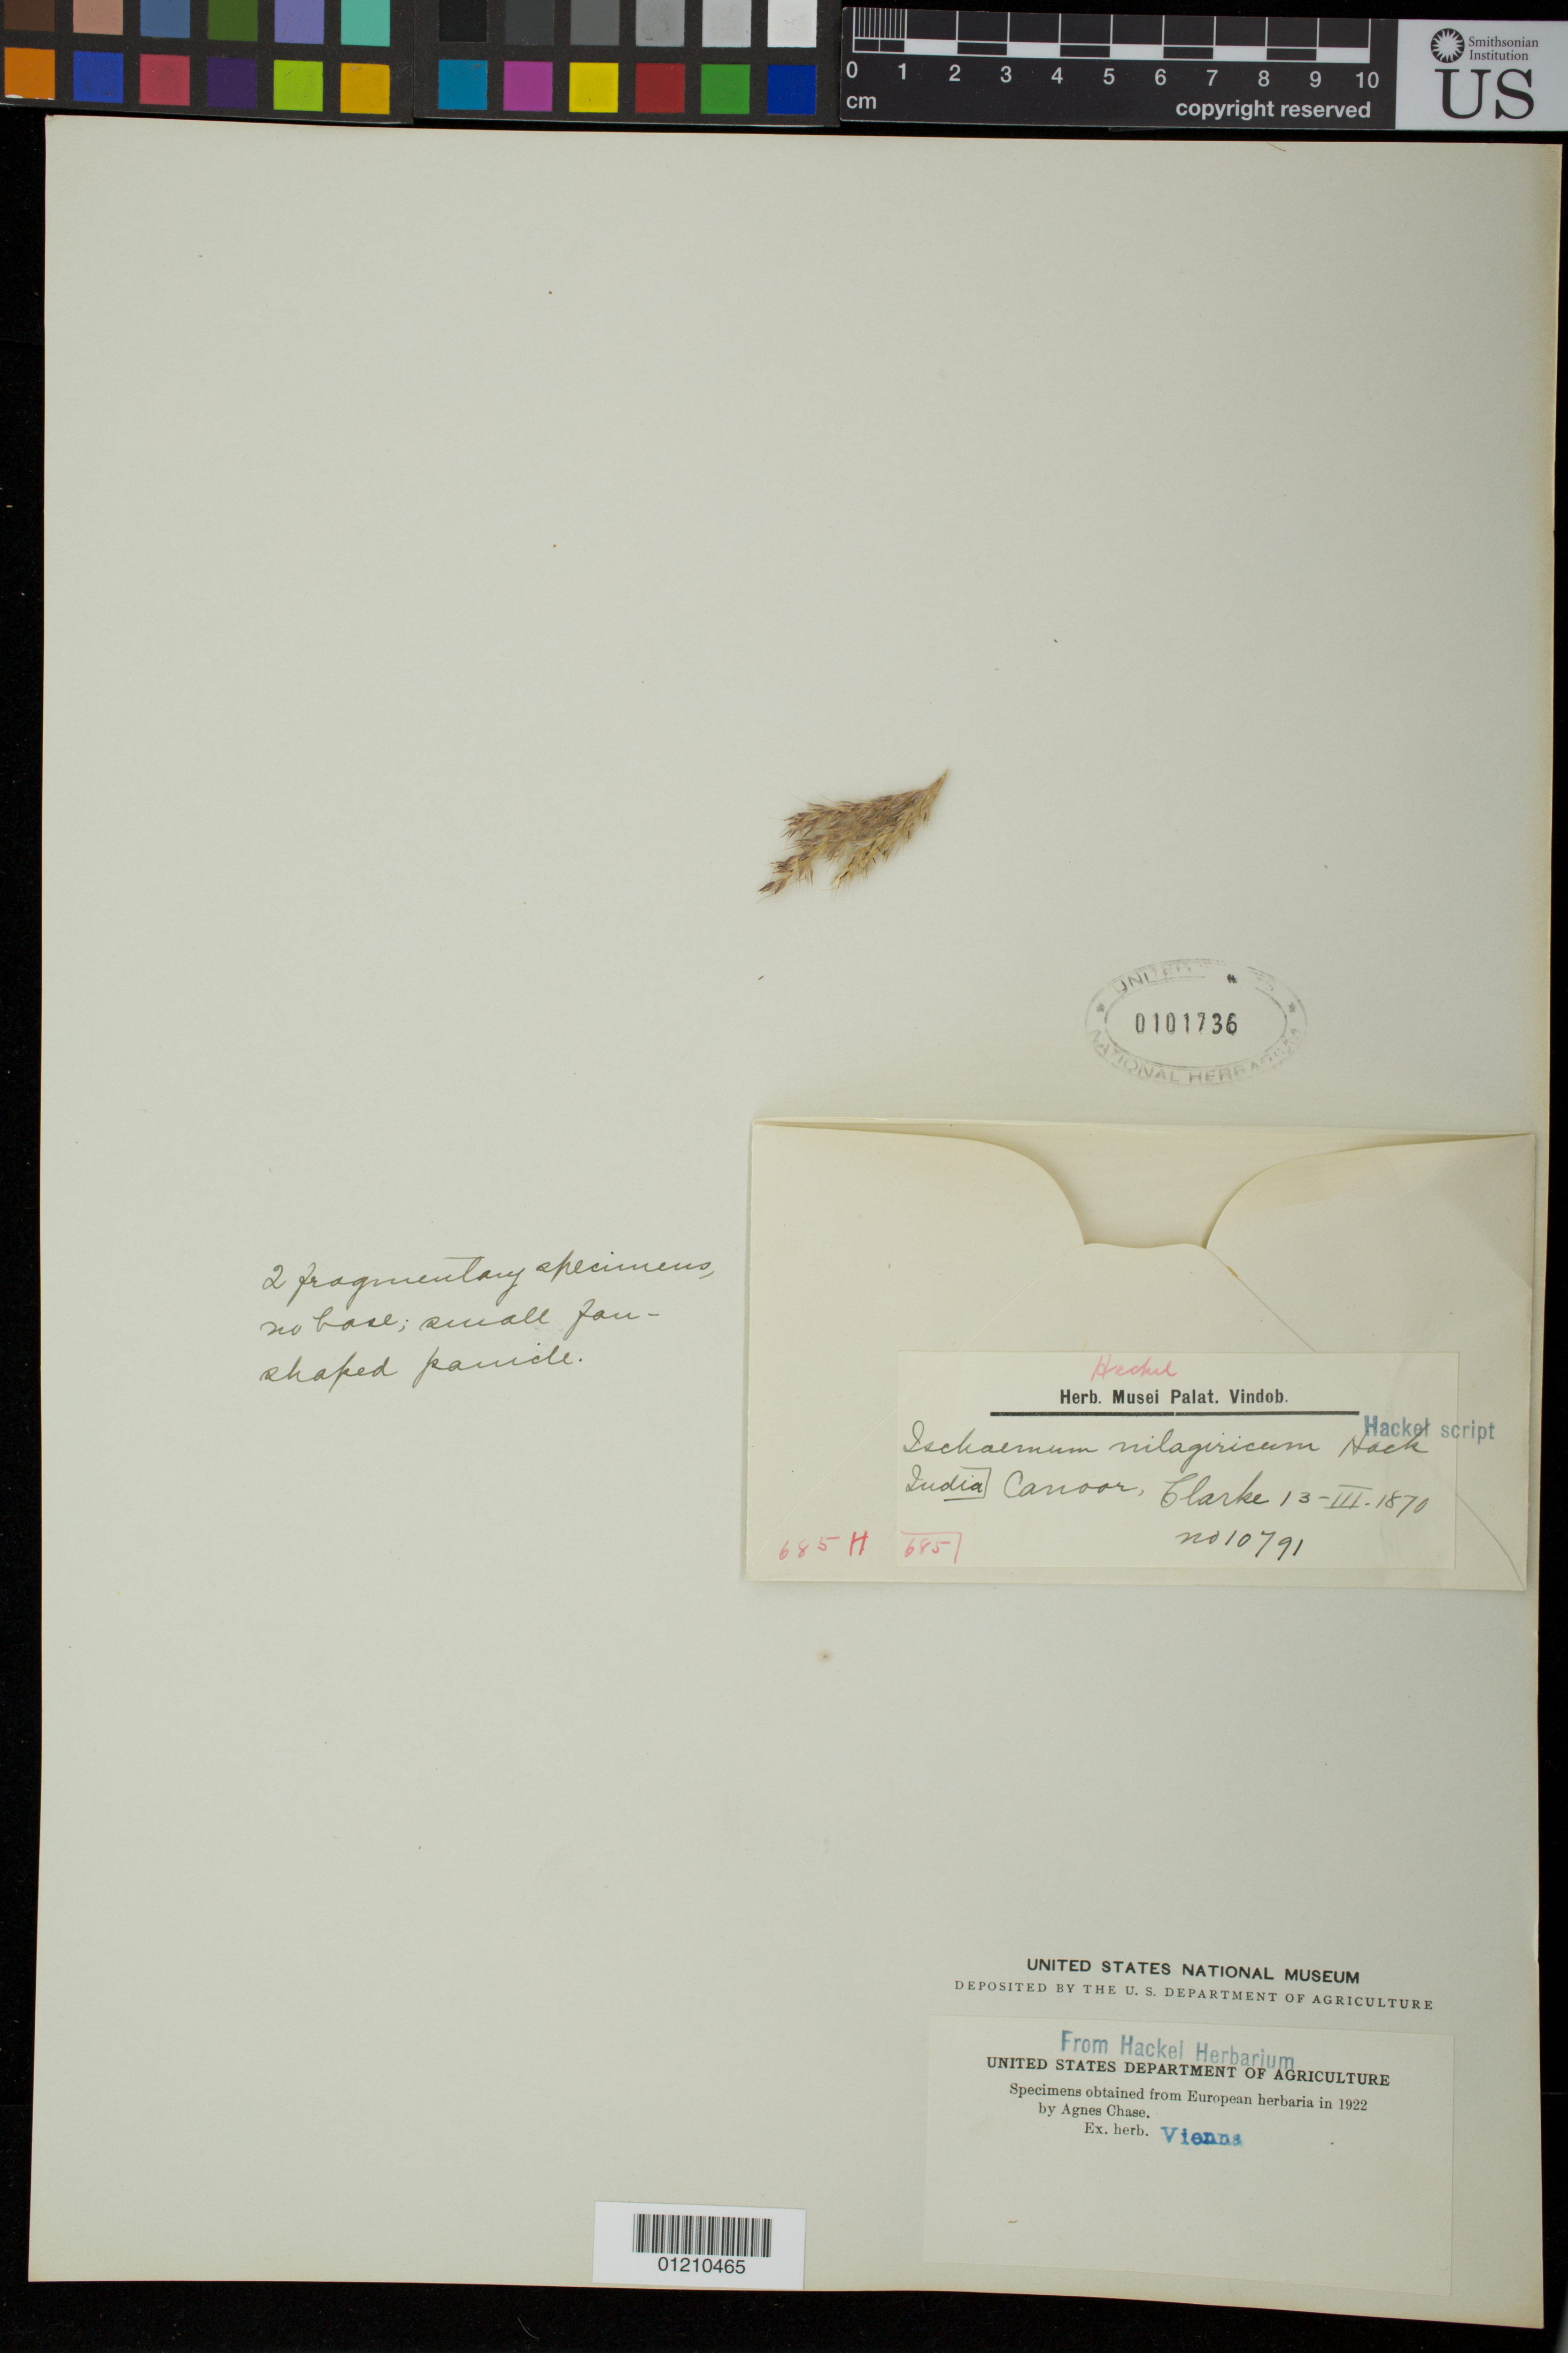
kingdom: Plantae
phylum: Tracheophyta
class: Liliopsida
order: Poales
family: Poaceae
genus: Ischaemum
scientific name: Ischaemum nilagiricum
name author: Hack.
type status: Type Collection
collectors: C. B. Clarke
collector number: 10791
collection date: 1870-03-13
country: India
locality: Canoor.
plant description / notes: Fragmentary material of type specimen ex herb. Hackel.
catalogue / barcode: US 101736